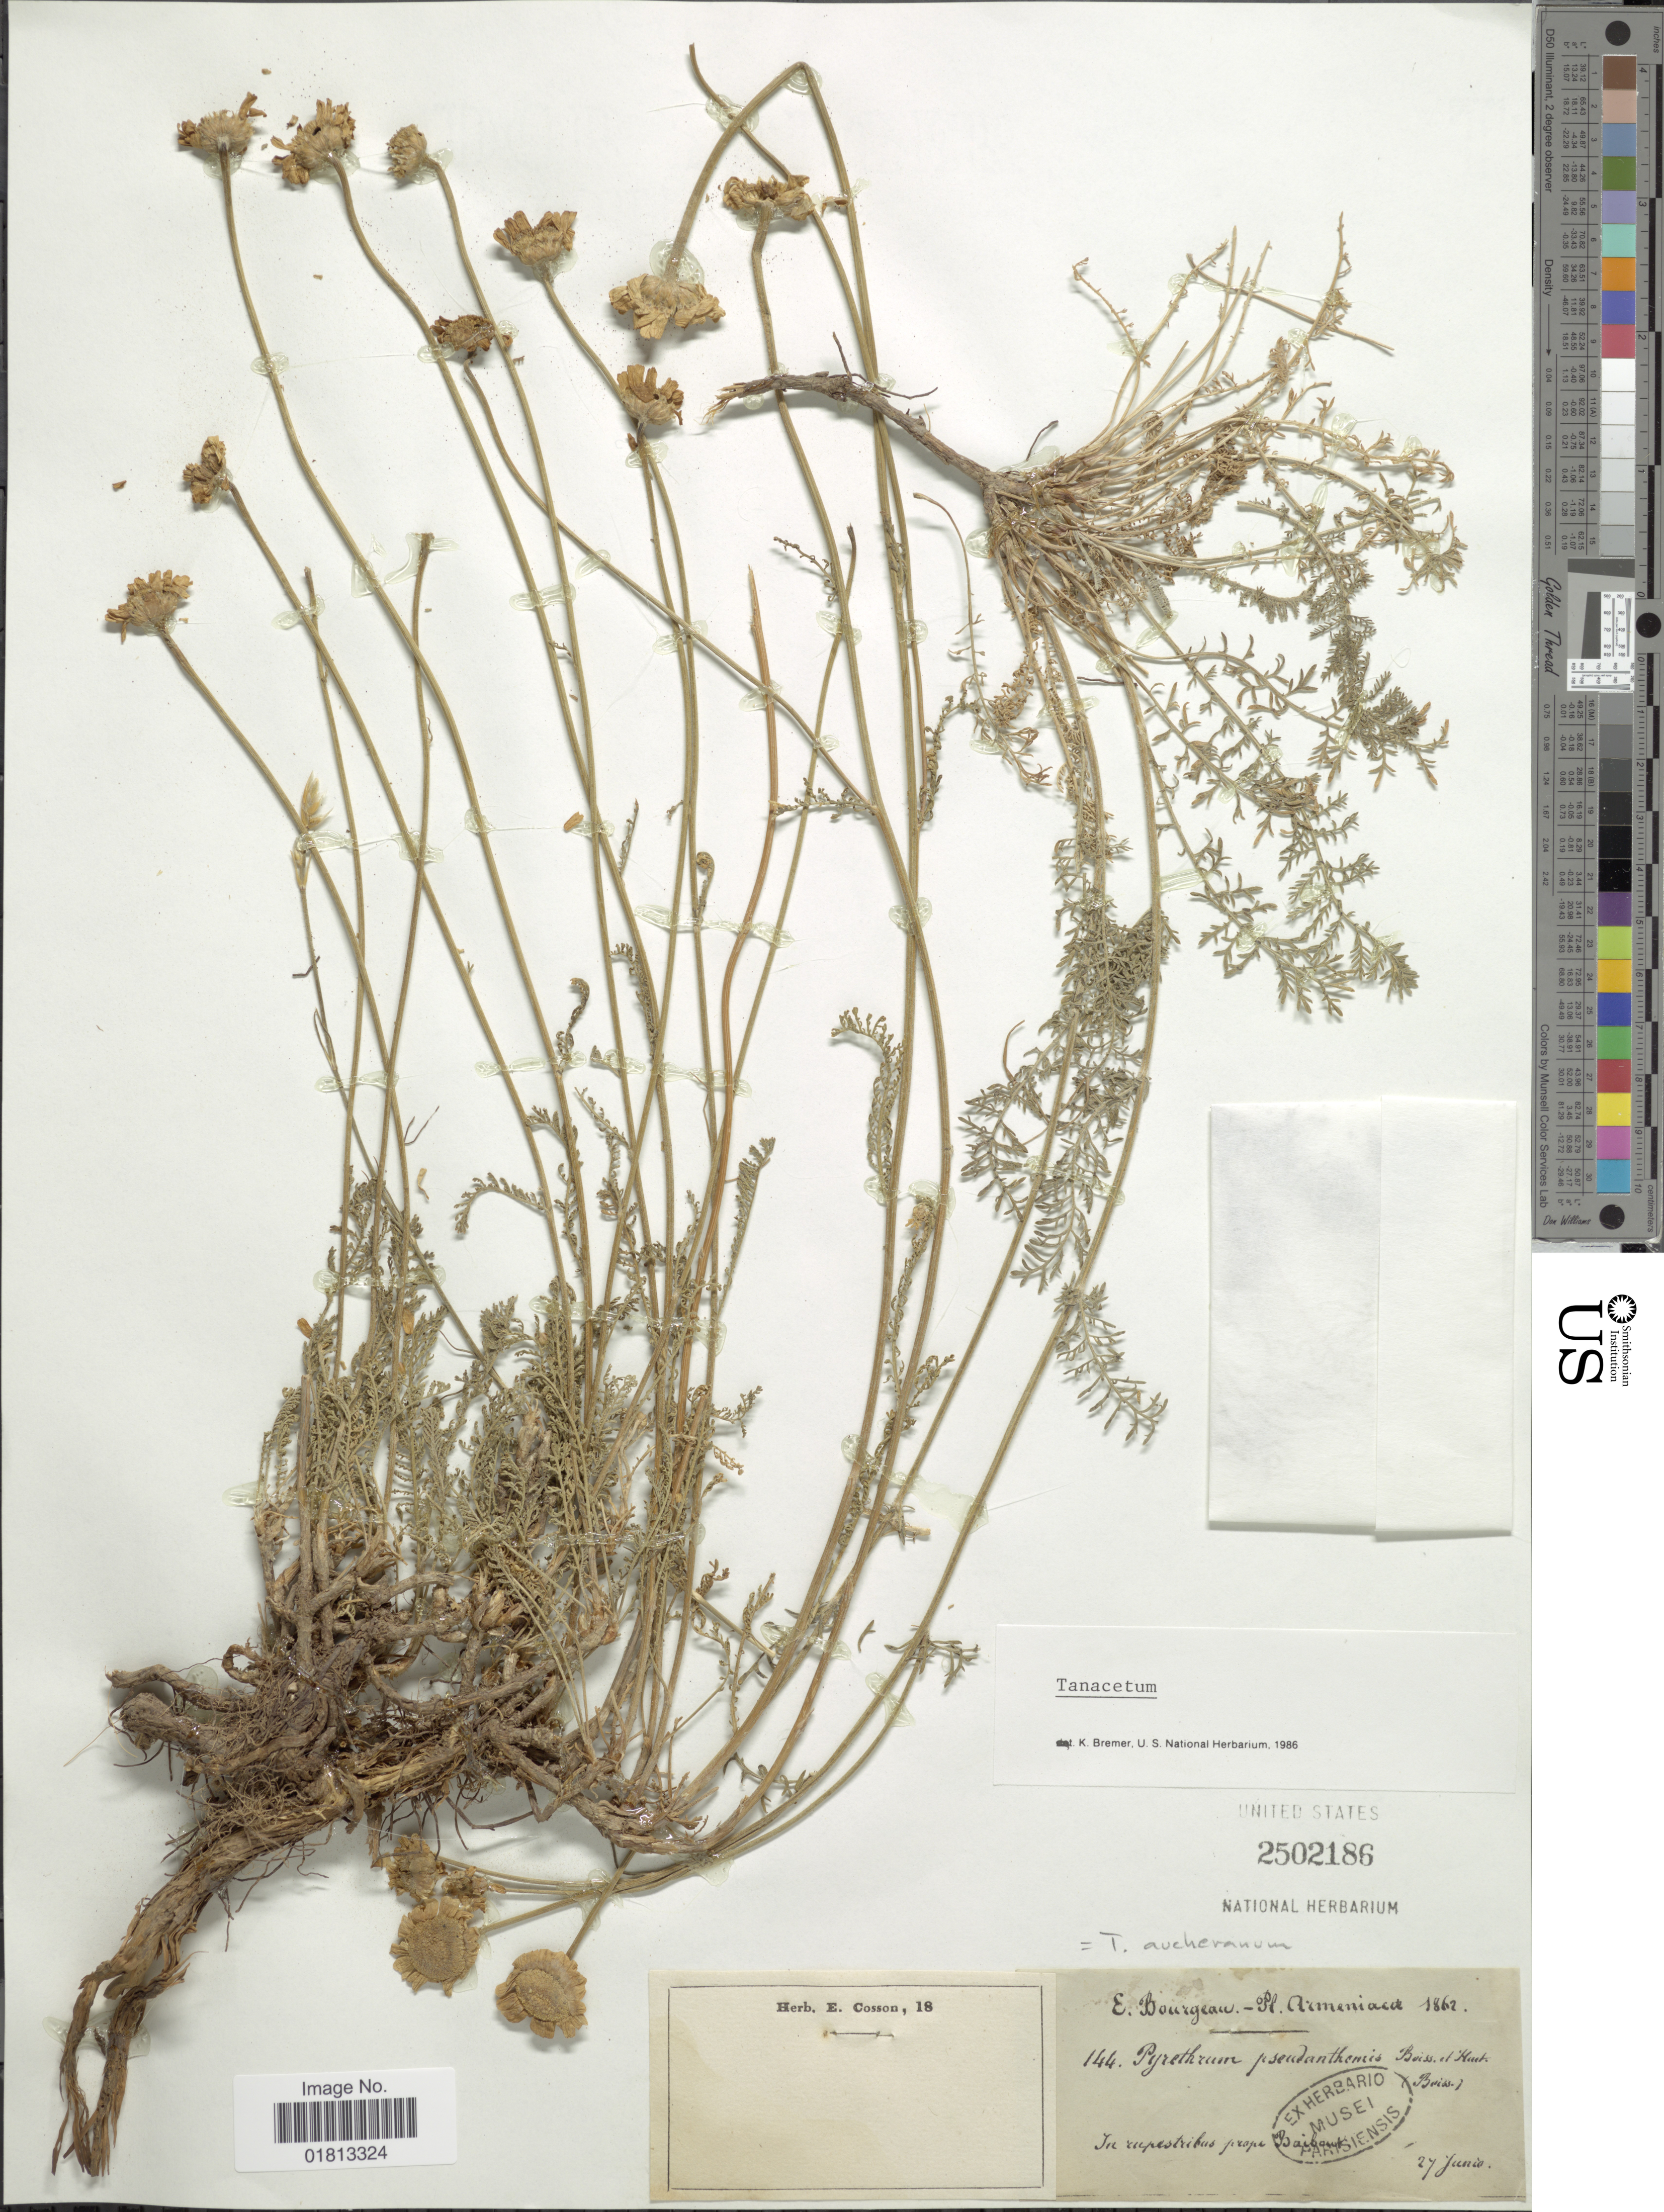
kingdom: Plantae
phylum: Tracheophyta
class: Magnoliopsida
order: Asterales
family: Asteraceae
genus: Tanacetum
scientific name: Tanacetum aucheranum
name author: (DC.) Sch. Bip.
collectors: E. Bourgeau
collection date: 1862-01-27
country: Turkey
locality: In rupestribus prope Baiburt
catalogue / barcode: US 2502186